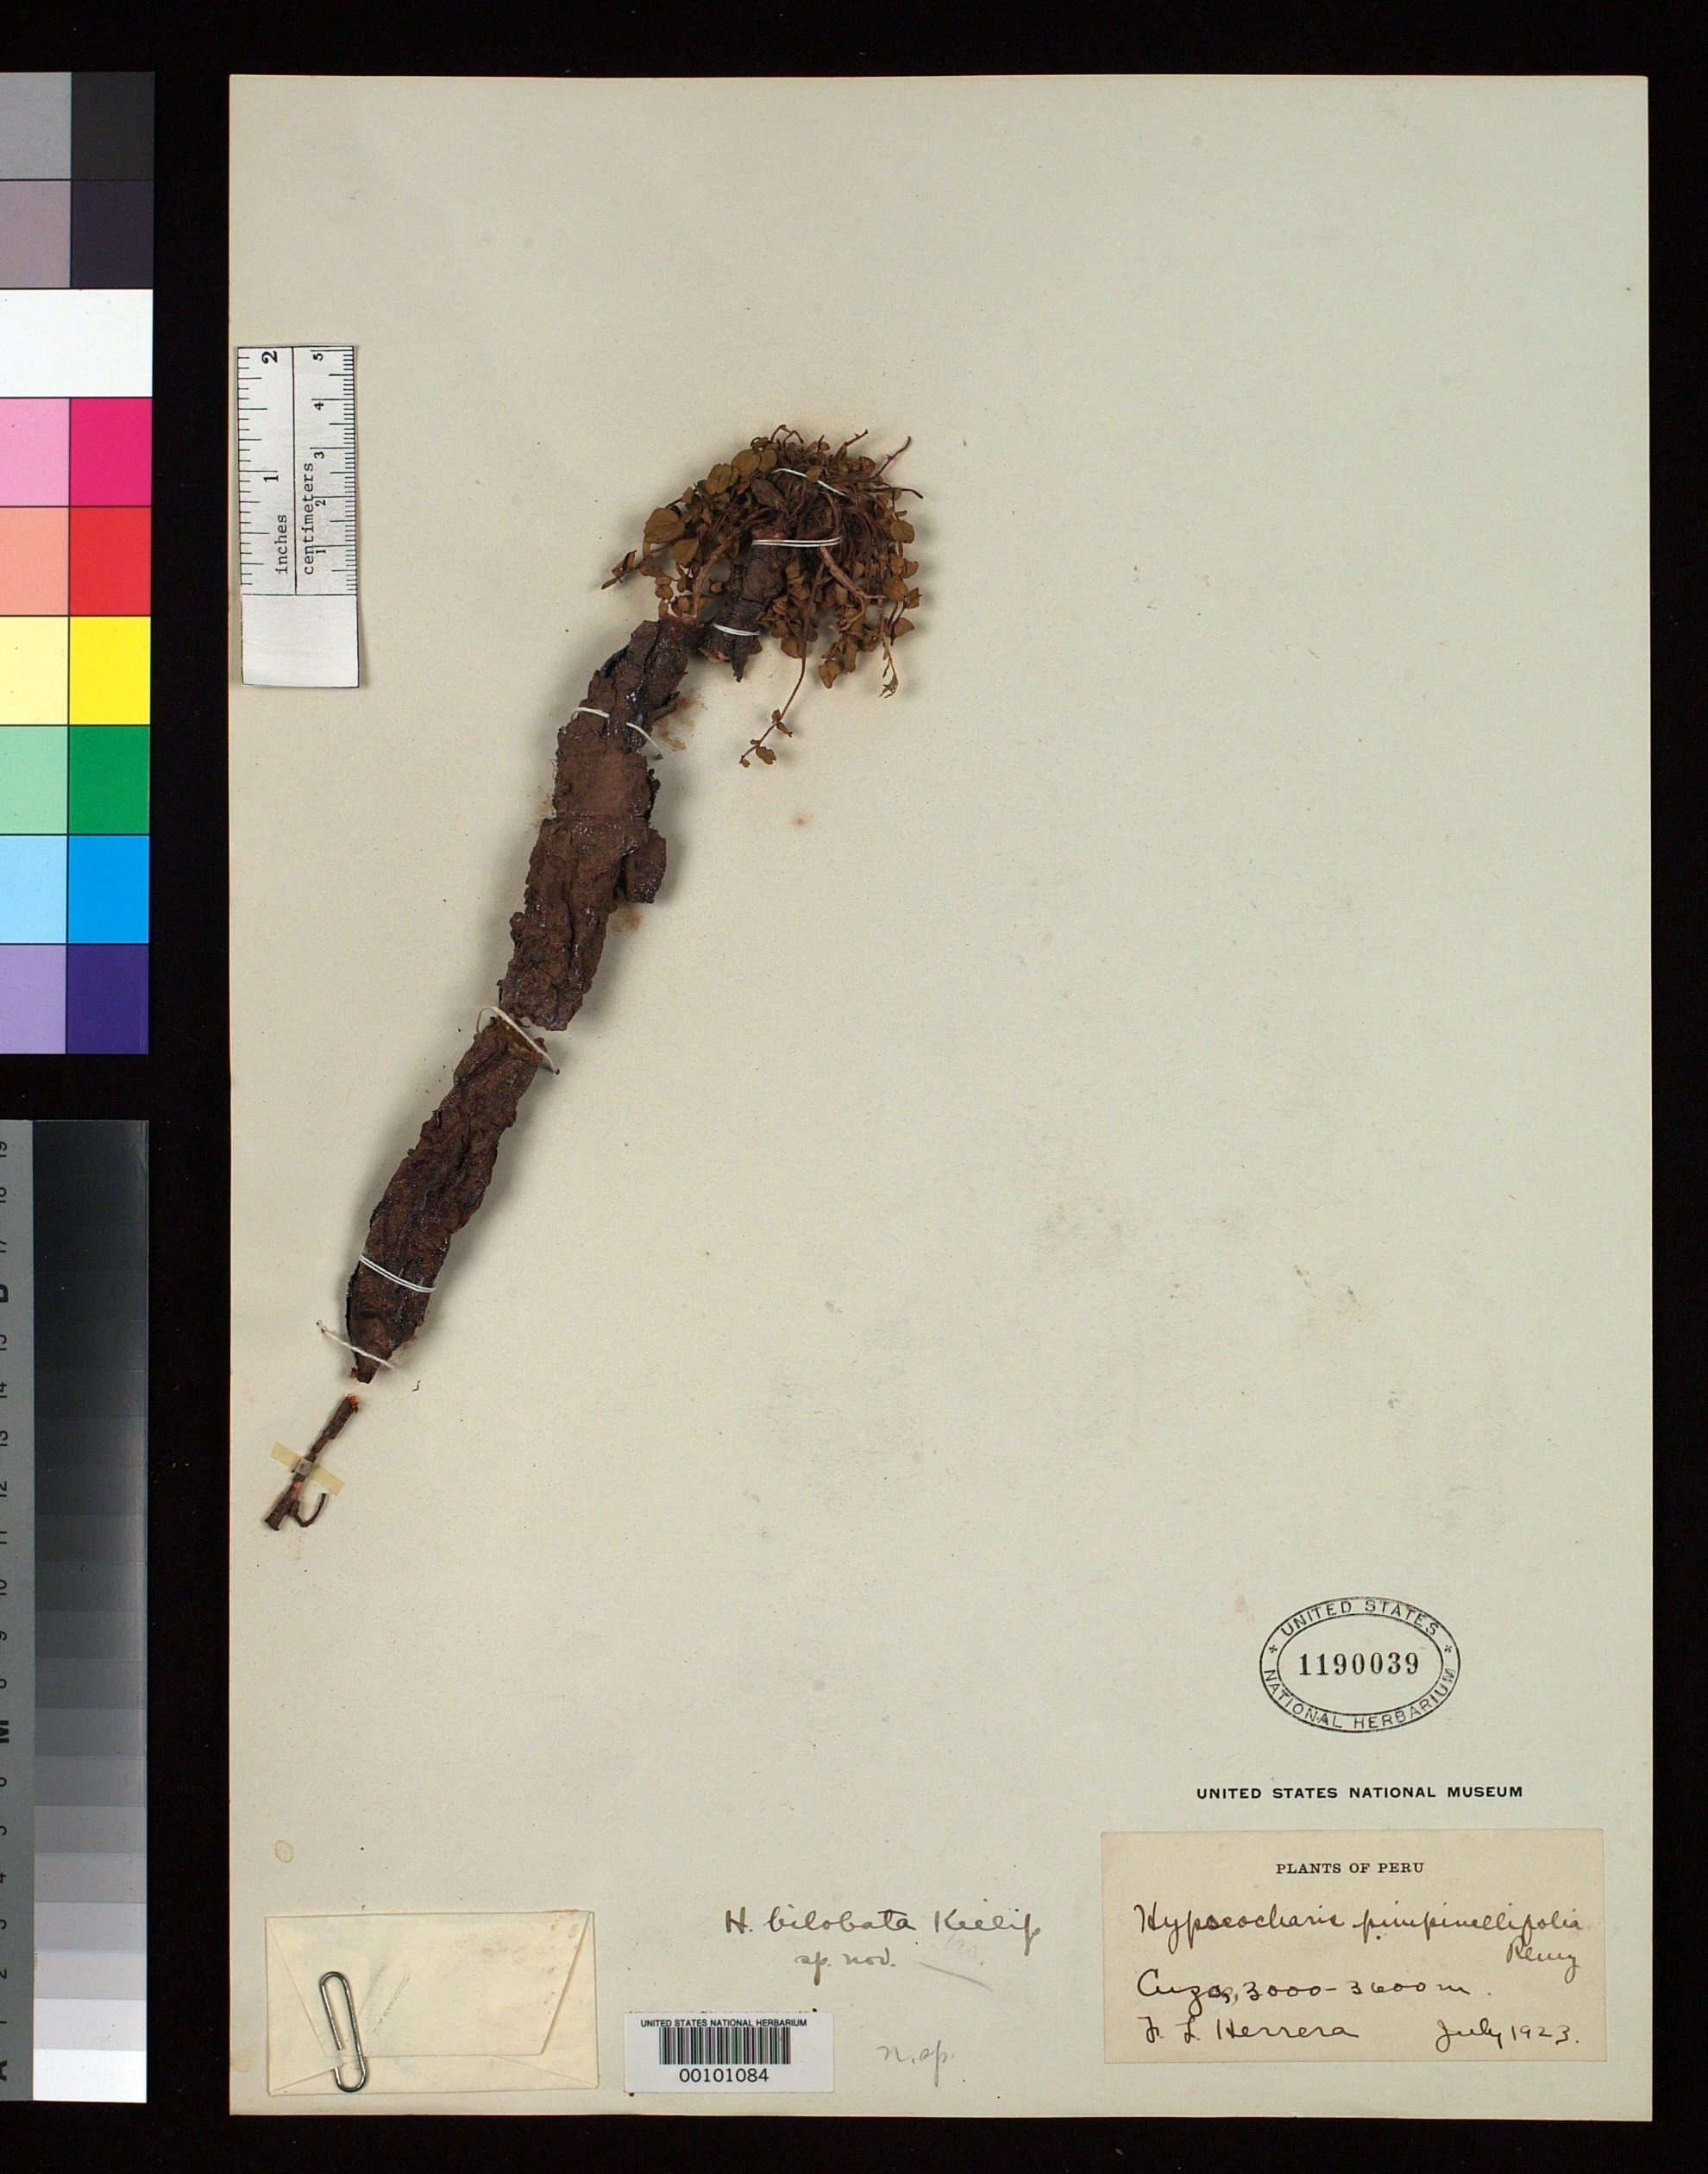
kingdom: Plantae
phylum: Tracheophyta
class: Magnoliopsida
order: Geraniales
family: Hypseocharitaceae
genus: Hypseocharis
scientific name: Hypseocharis bilobata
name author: Killip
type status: Holotype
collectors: F. L. Herrera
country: Peru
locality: near Cuzco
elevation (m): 3000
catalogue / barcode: US 1190039